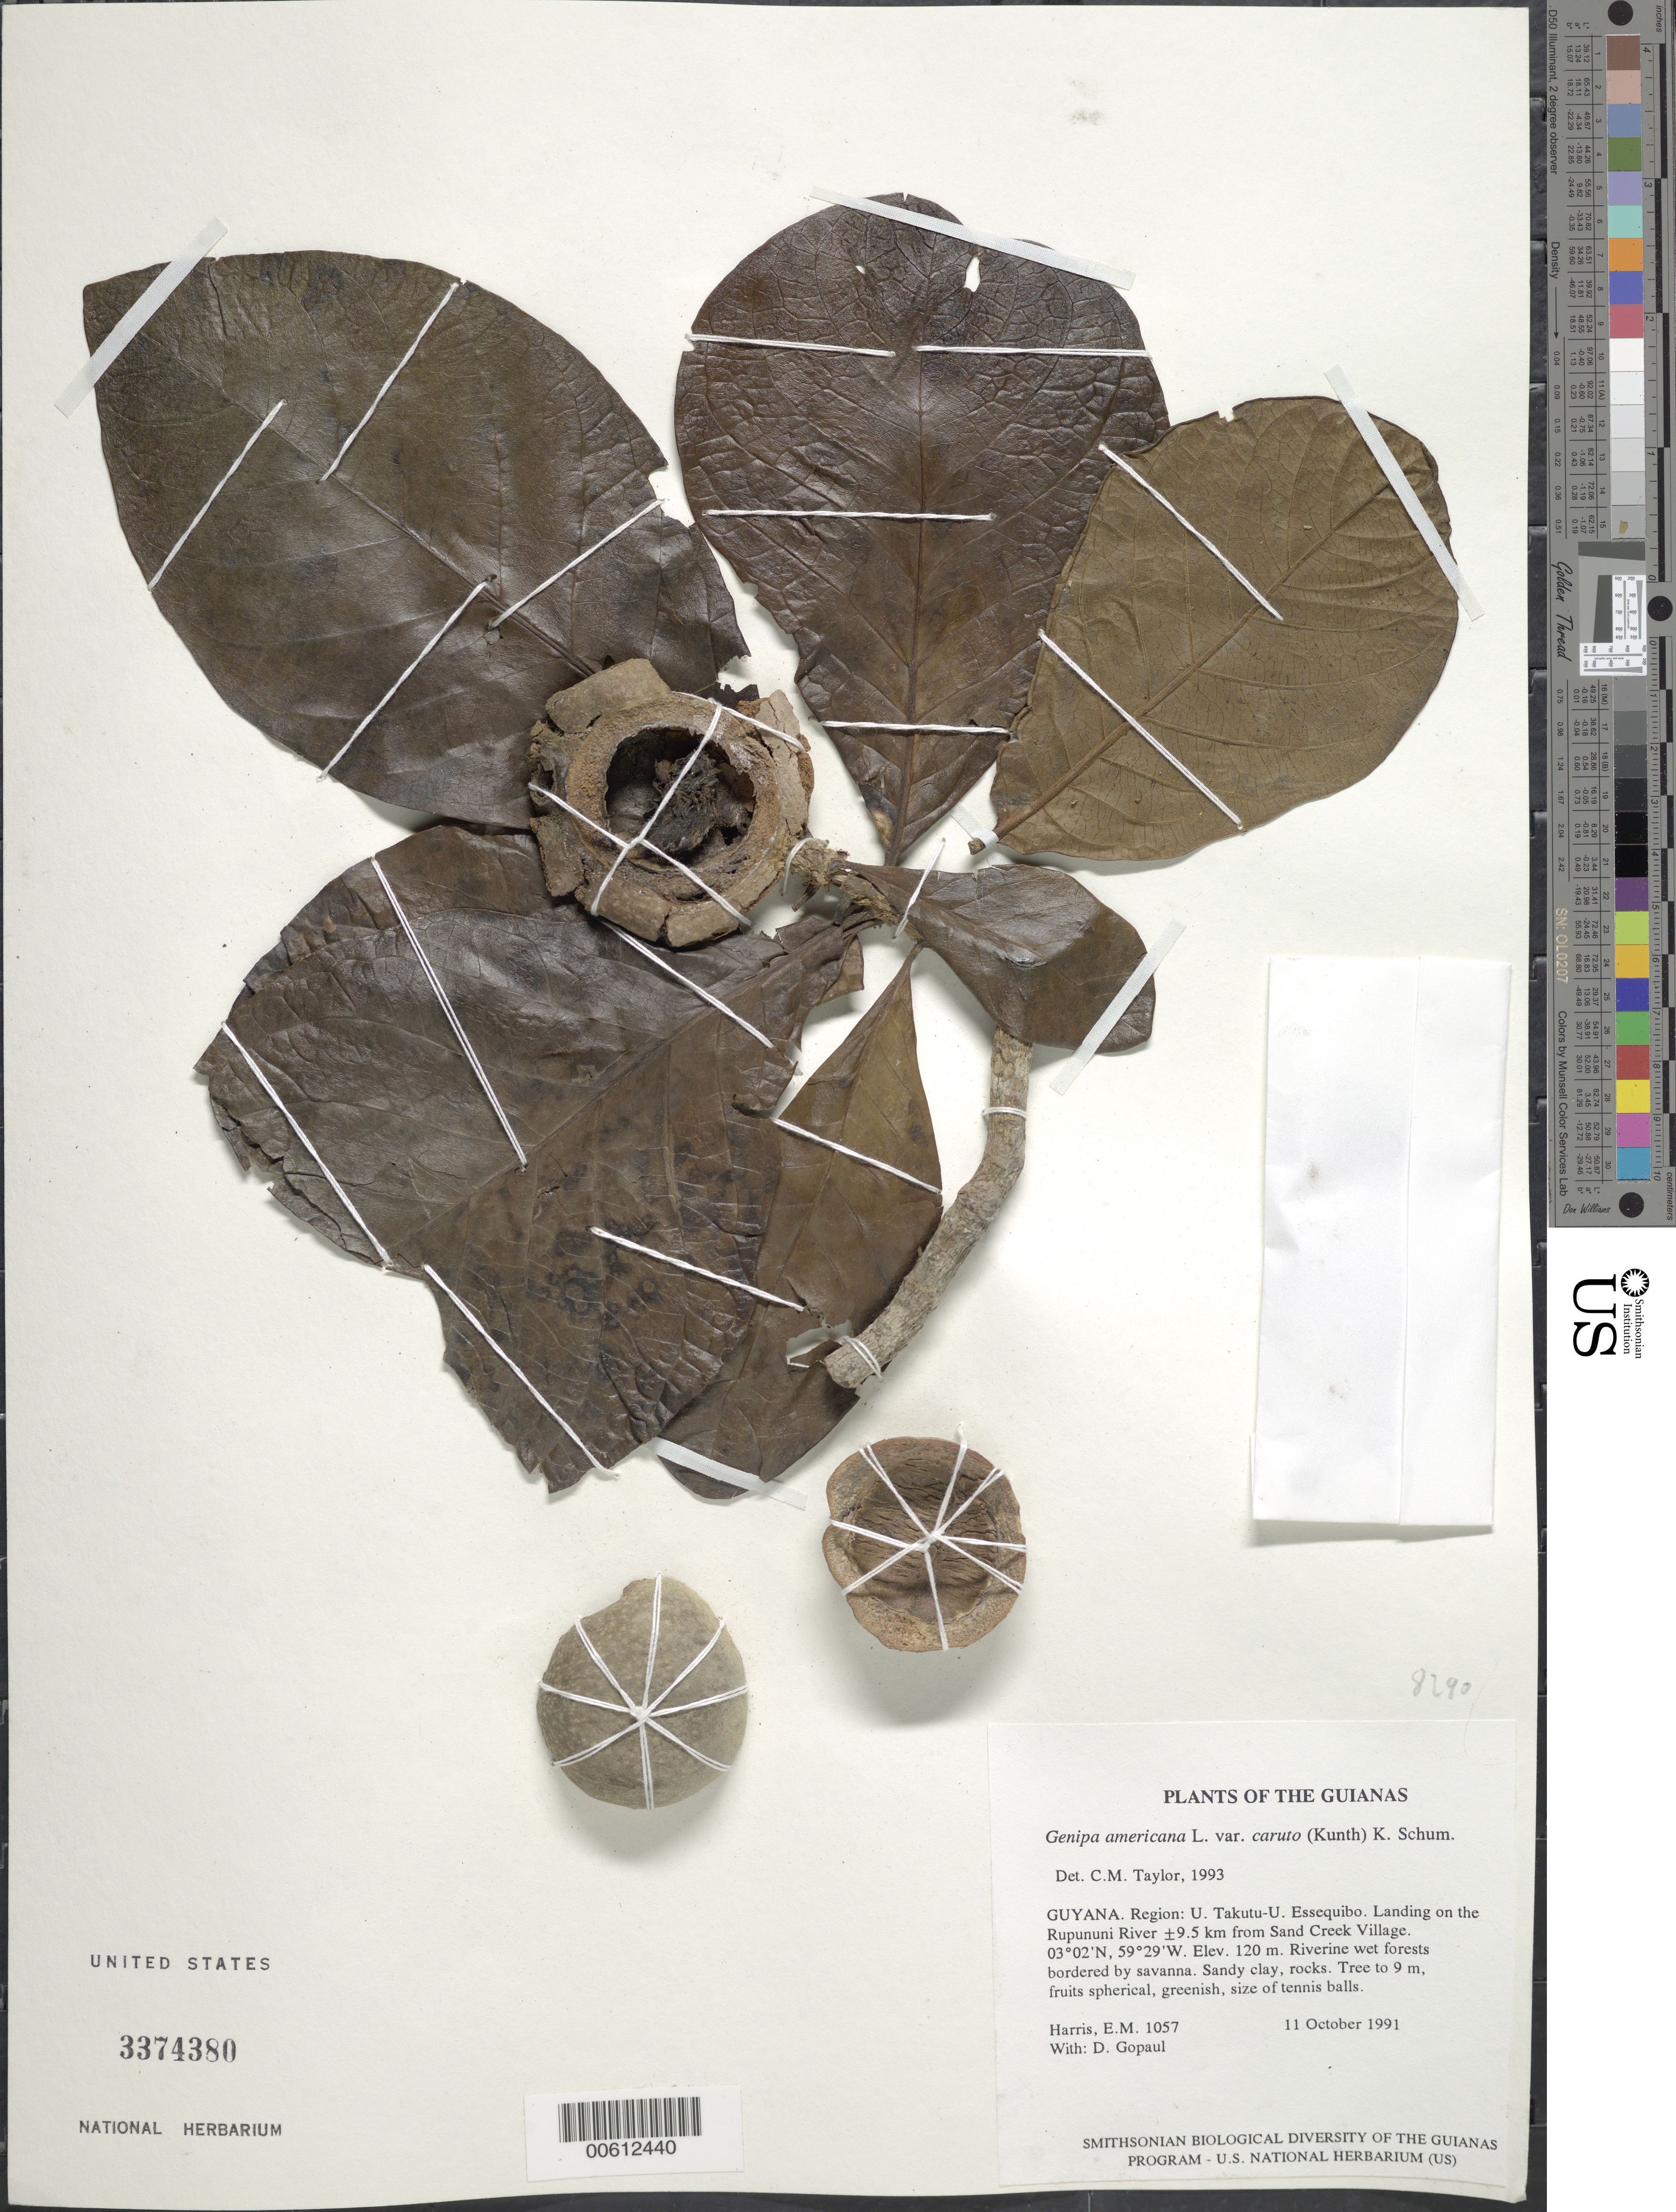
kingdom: Plantae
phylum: Tracheophyta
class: Magnoliopsida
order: Gentianales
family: Rubiaceae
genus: Genipa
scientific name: Genipa americana var. caruto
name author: (Kunth) K. Schum.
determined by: Taylor, Charlotte M.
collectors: E. M. Harris & D. Gopaul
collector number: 1057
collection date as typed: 11 October 1991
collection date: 1991-10-11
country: Guyana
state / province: U. Takutu-U. Essequibo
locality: Landing on the Rupununi River ±9.5 km from Sand Creek Village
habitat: Riverine wet forests bordered by savanna. Sandy clay, rocks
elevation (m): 120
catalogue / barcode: US 3374380